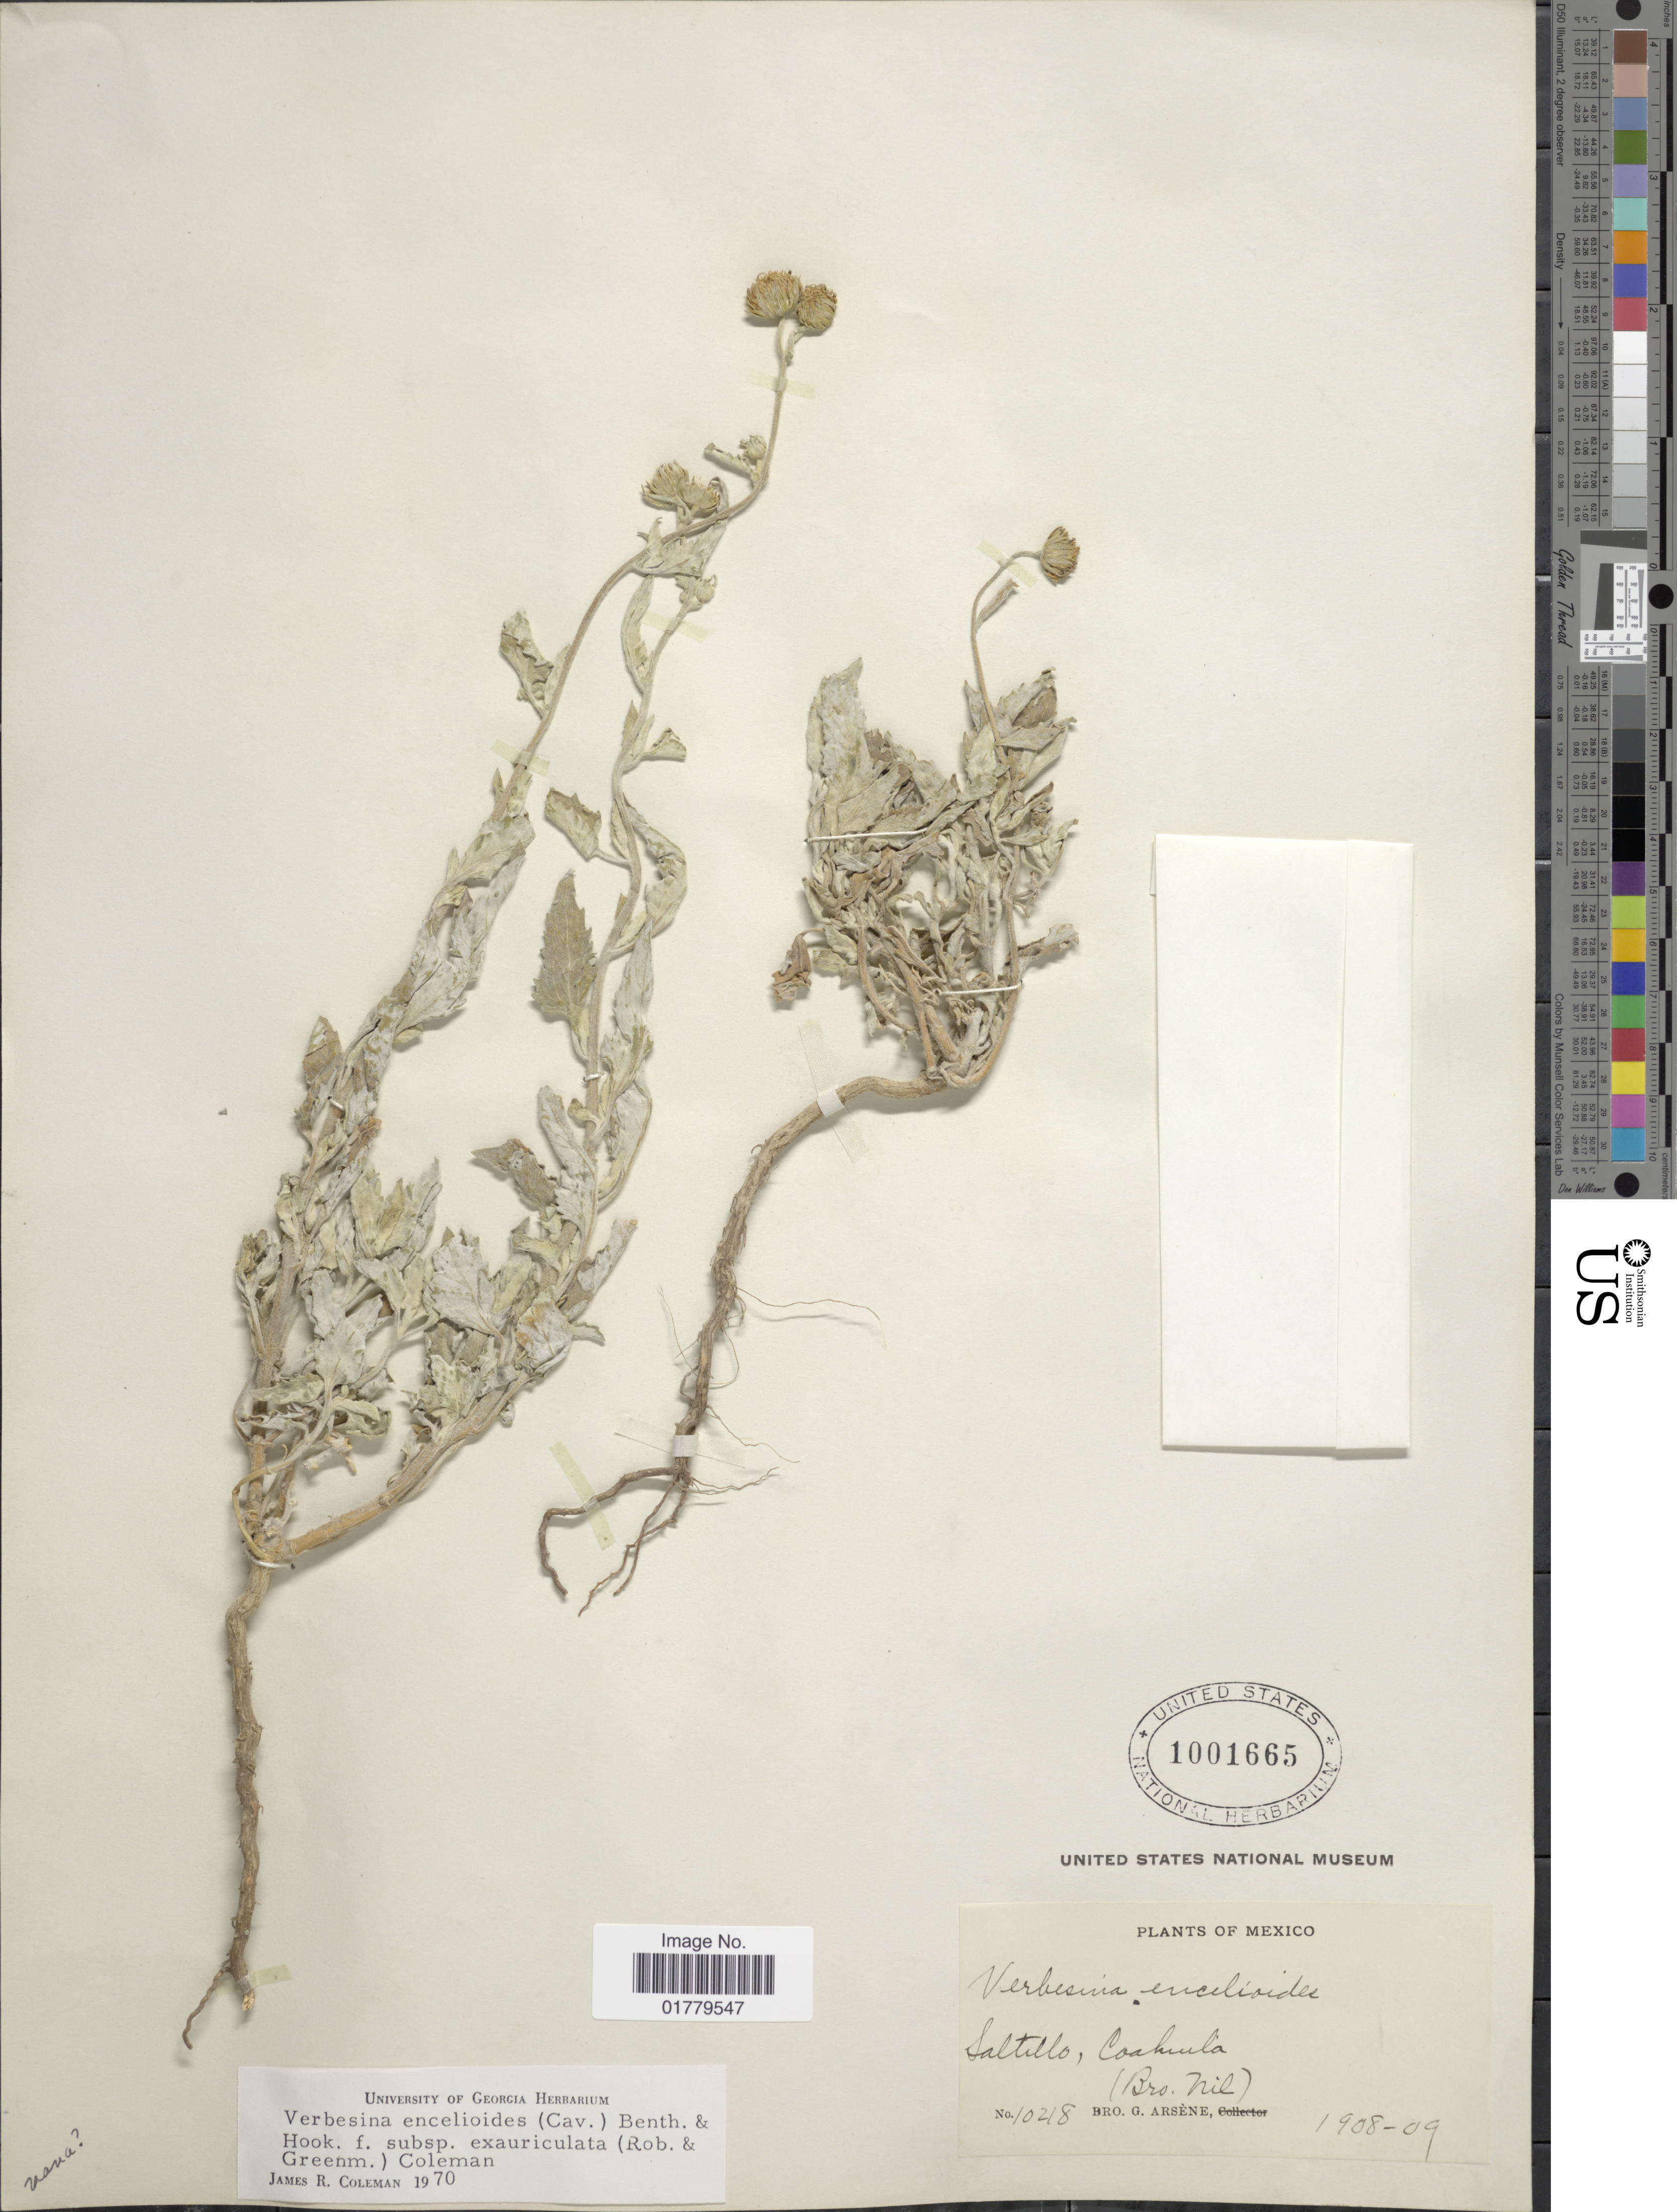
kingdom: Plantae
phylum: Tracheophyta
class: Magnoliopsida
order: Asterales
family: Asteraceae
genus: Verbesina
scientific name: Verbesina encelioides var. cana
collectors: Bro. Nil & Bro. G. Arsène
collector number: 10218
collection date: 1908/1909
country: Mexico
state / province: Coahuila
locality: Saltillo, Coahuila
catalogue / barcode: US 1001665